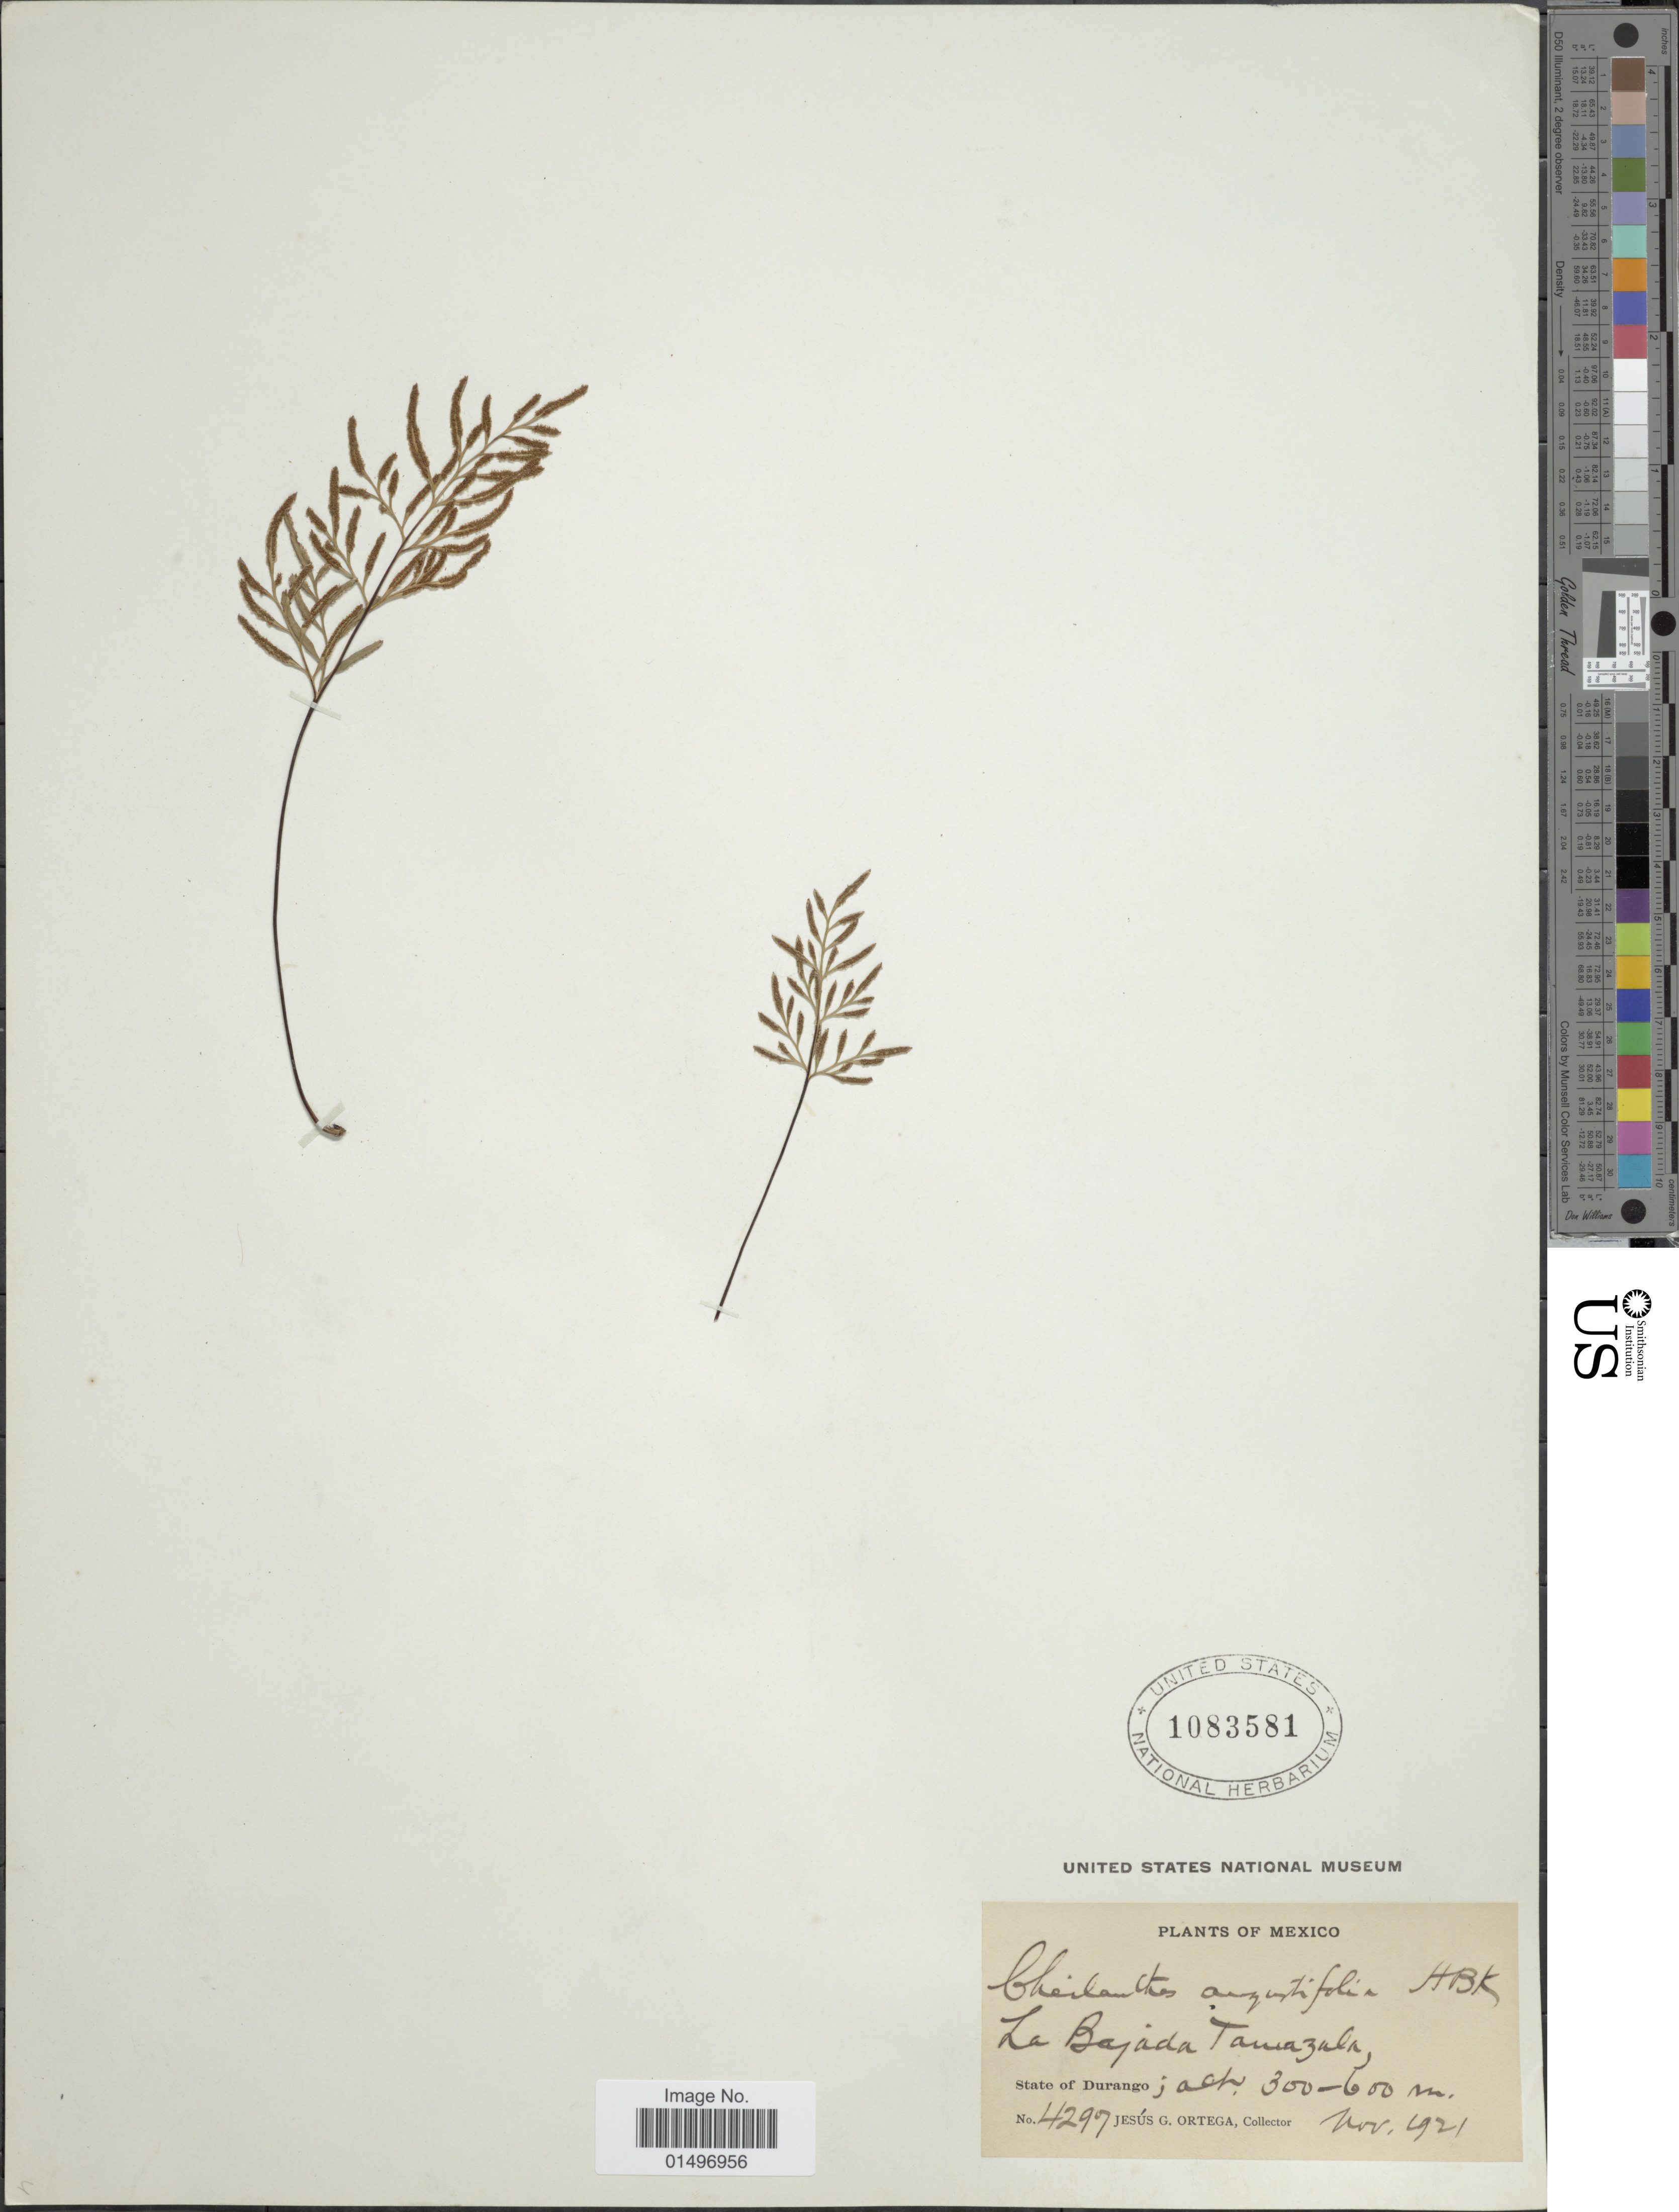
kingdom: Plantae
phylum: Tracheophyta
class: Polypodiopsida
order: Polypodiales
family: Pteridaceae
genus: Gaga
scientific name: Gaga angustifolia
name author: (Kunth) Fay W. Li & Windham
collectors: J. Ortega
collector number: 4297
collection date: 1921-11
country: Mexico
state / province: Durango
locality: Mexico, La Bajada Taniazula.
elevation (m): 300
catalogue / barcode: US 1083581